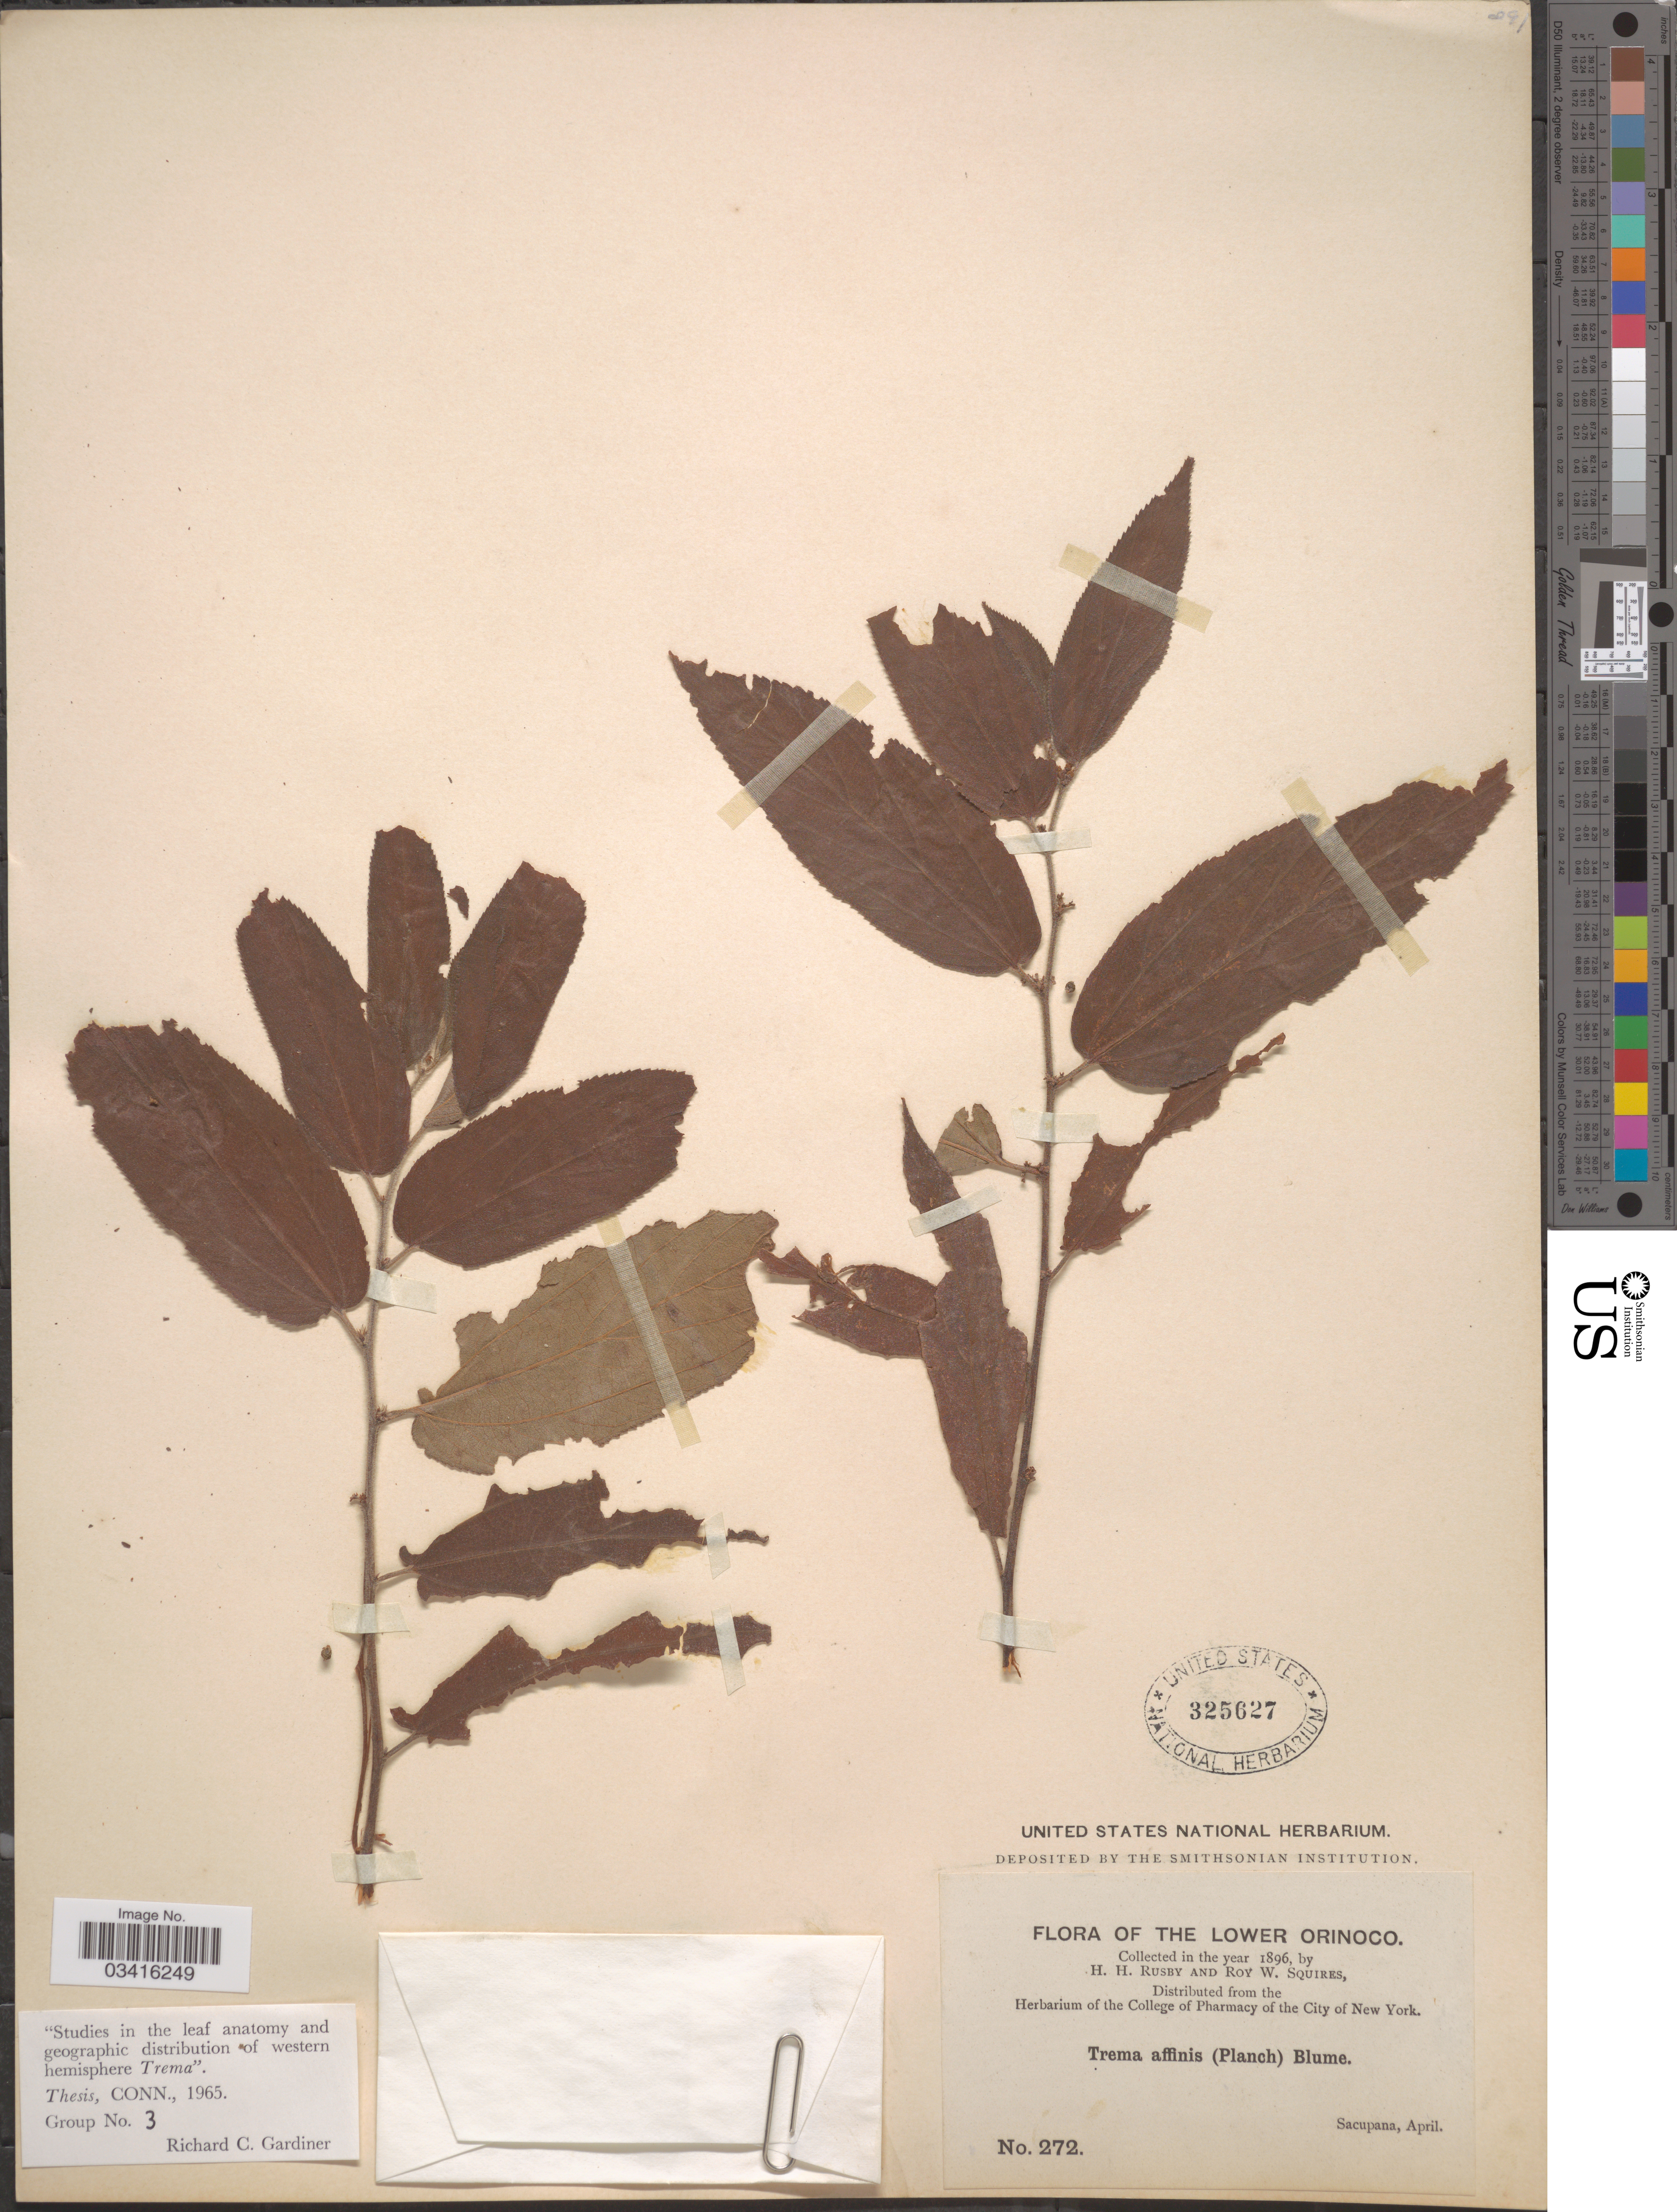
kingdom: Plantae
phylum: Tracheophyta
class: Magnoliopsida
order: Rosales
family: Cannabaceae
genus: Trema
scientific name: Trema micranthum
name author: (L.) Blume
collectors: H. H. Rusby & R. Squires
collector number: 272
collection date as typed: April 1896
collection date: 1896-04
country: Venezuela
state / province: Delta Amacuro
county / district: Antonio Díaz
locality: Lower Orinoco, Sacupana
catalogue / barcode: US 325627